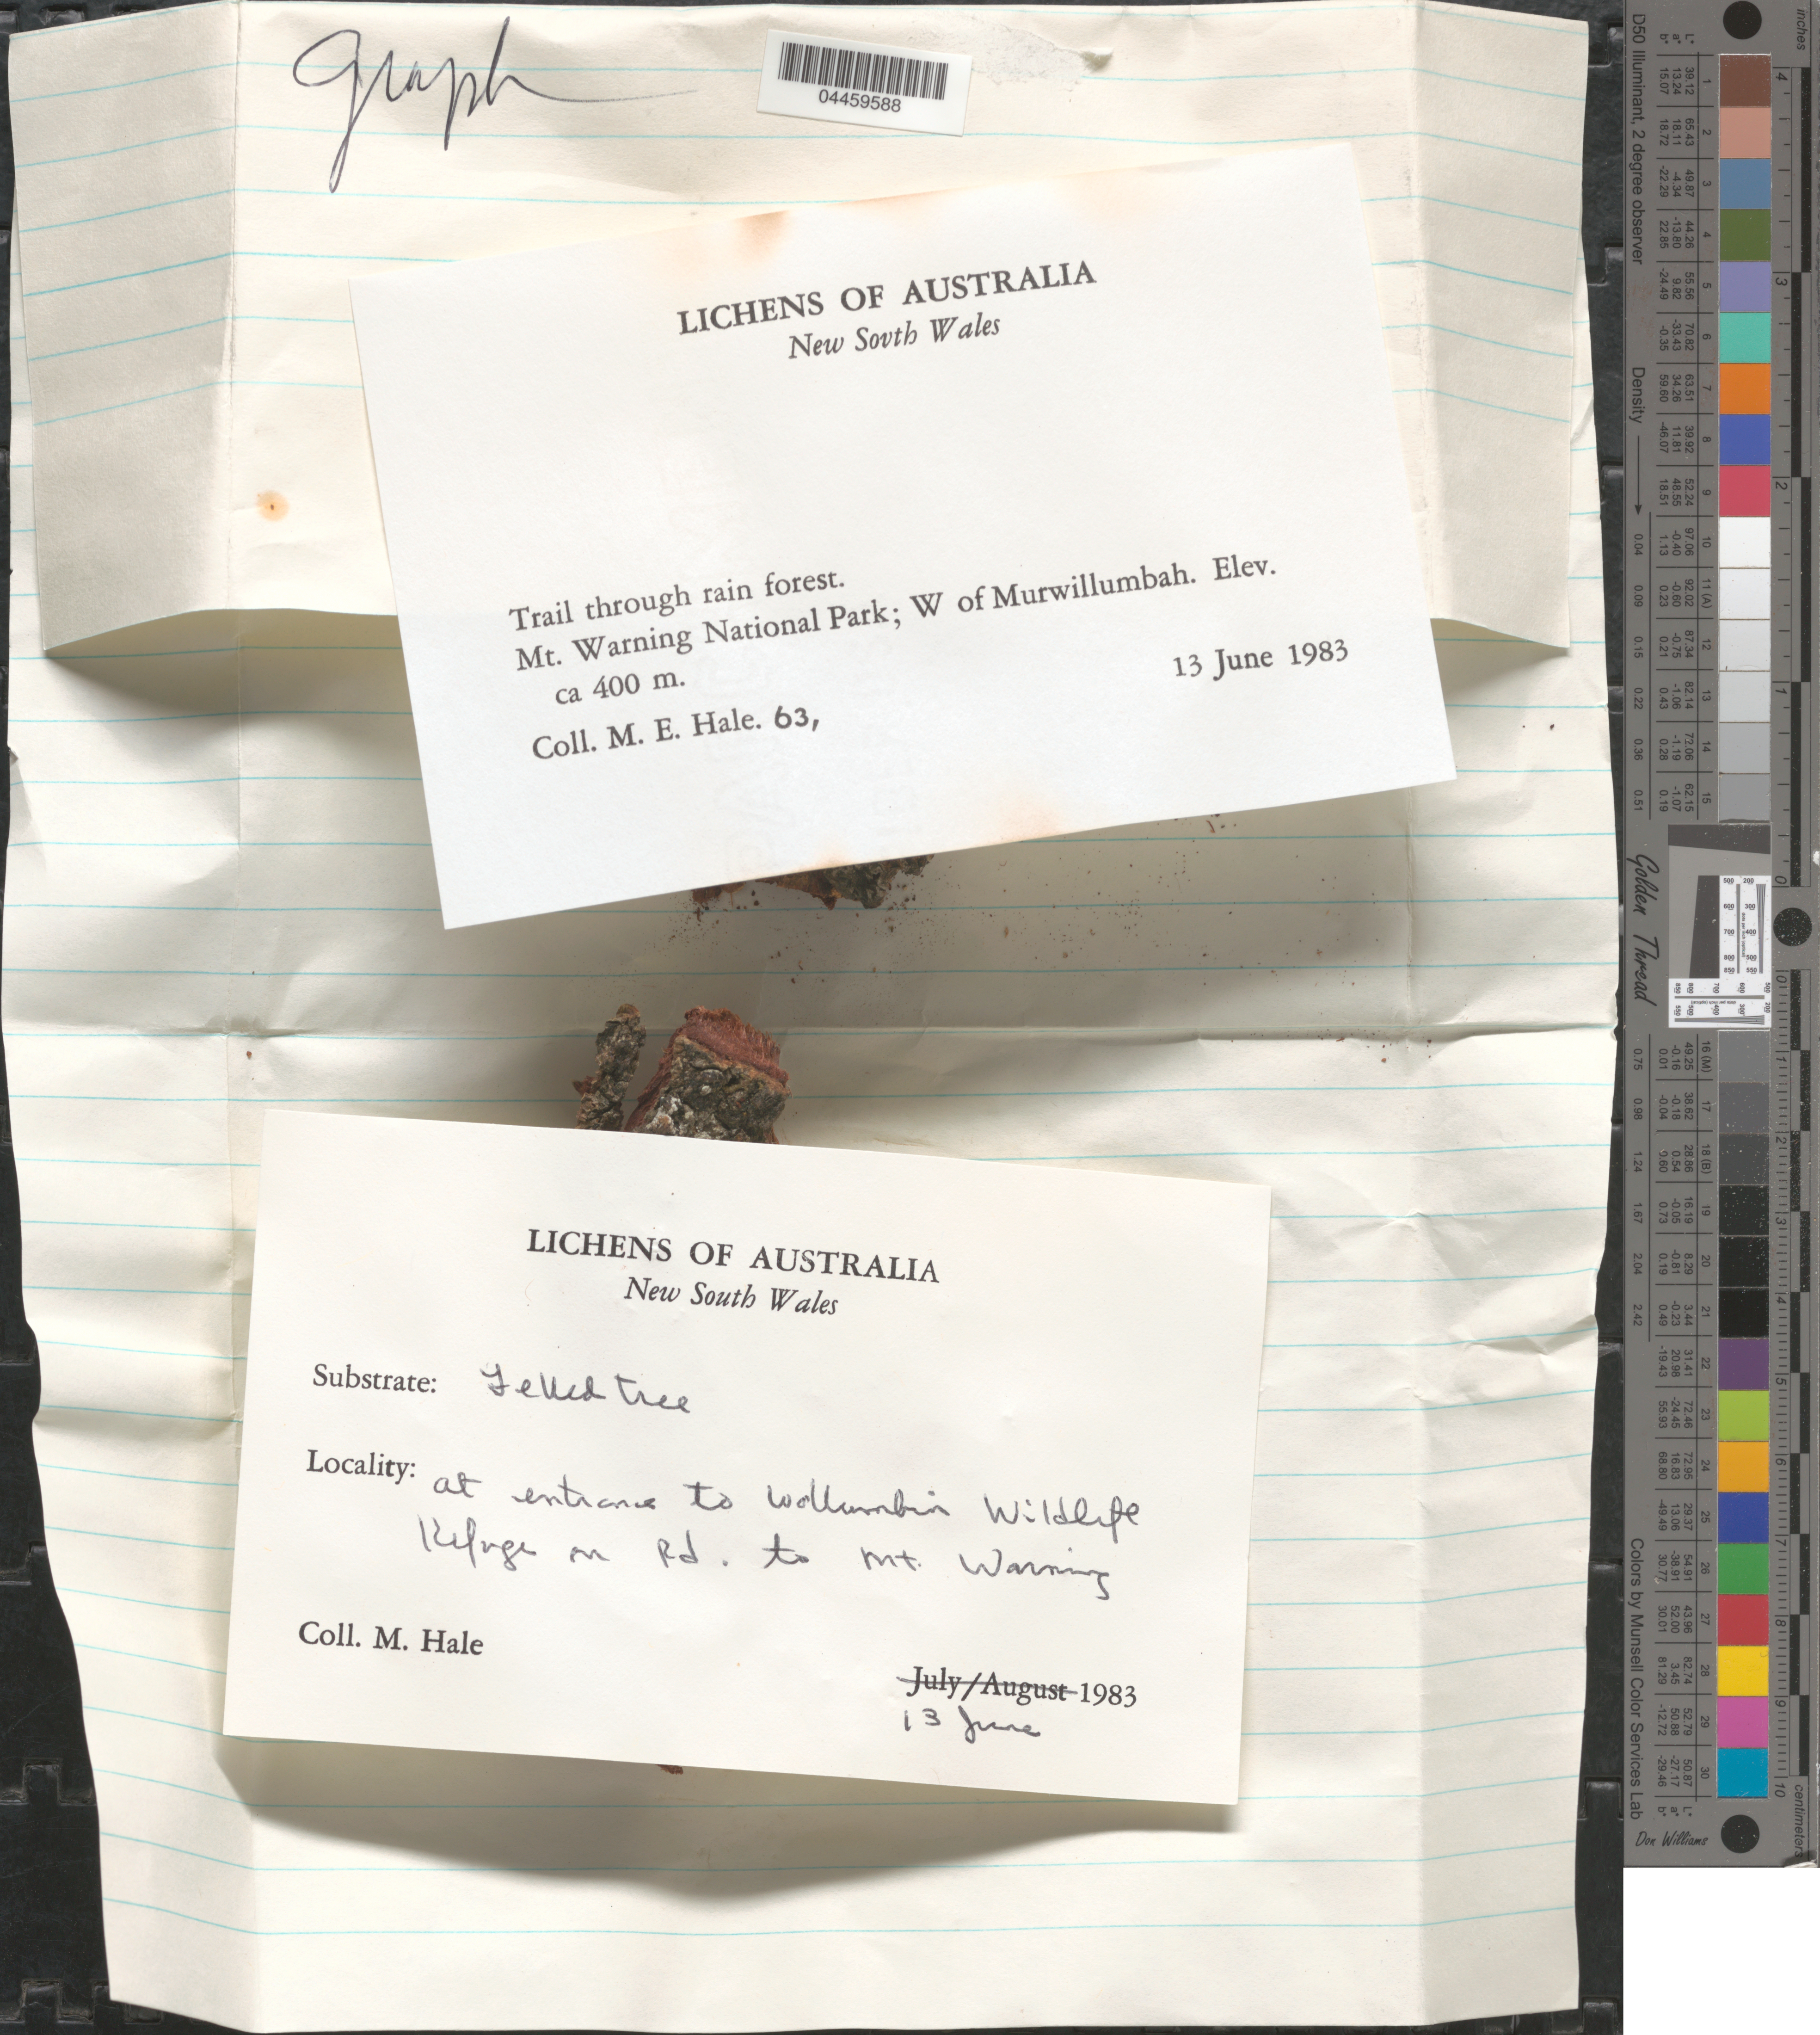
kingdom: Fungi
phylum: Ascomycota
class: Lecanoromycetes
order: Ostropales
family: Graphidaceae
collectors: M. Hale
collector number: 63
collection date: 1983-06-13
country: Australia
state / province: New South Wales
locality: Mr. Warning National Park; W of Mirwillumbah. at entrance to [illegible text] Wildlife Refuge on Rd. to Mt. Warming.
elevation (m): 400